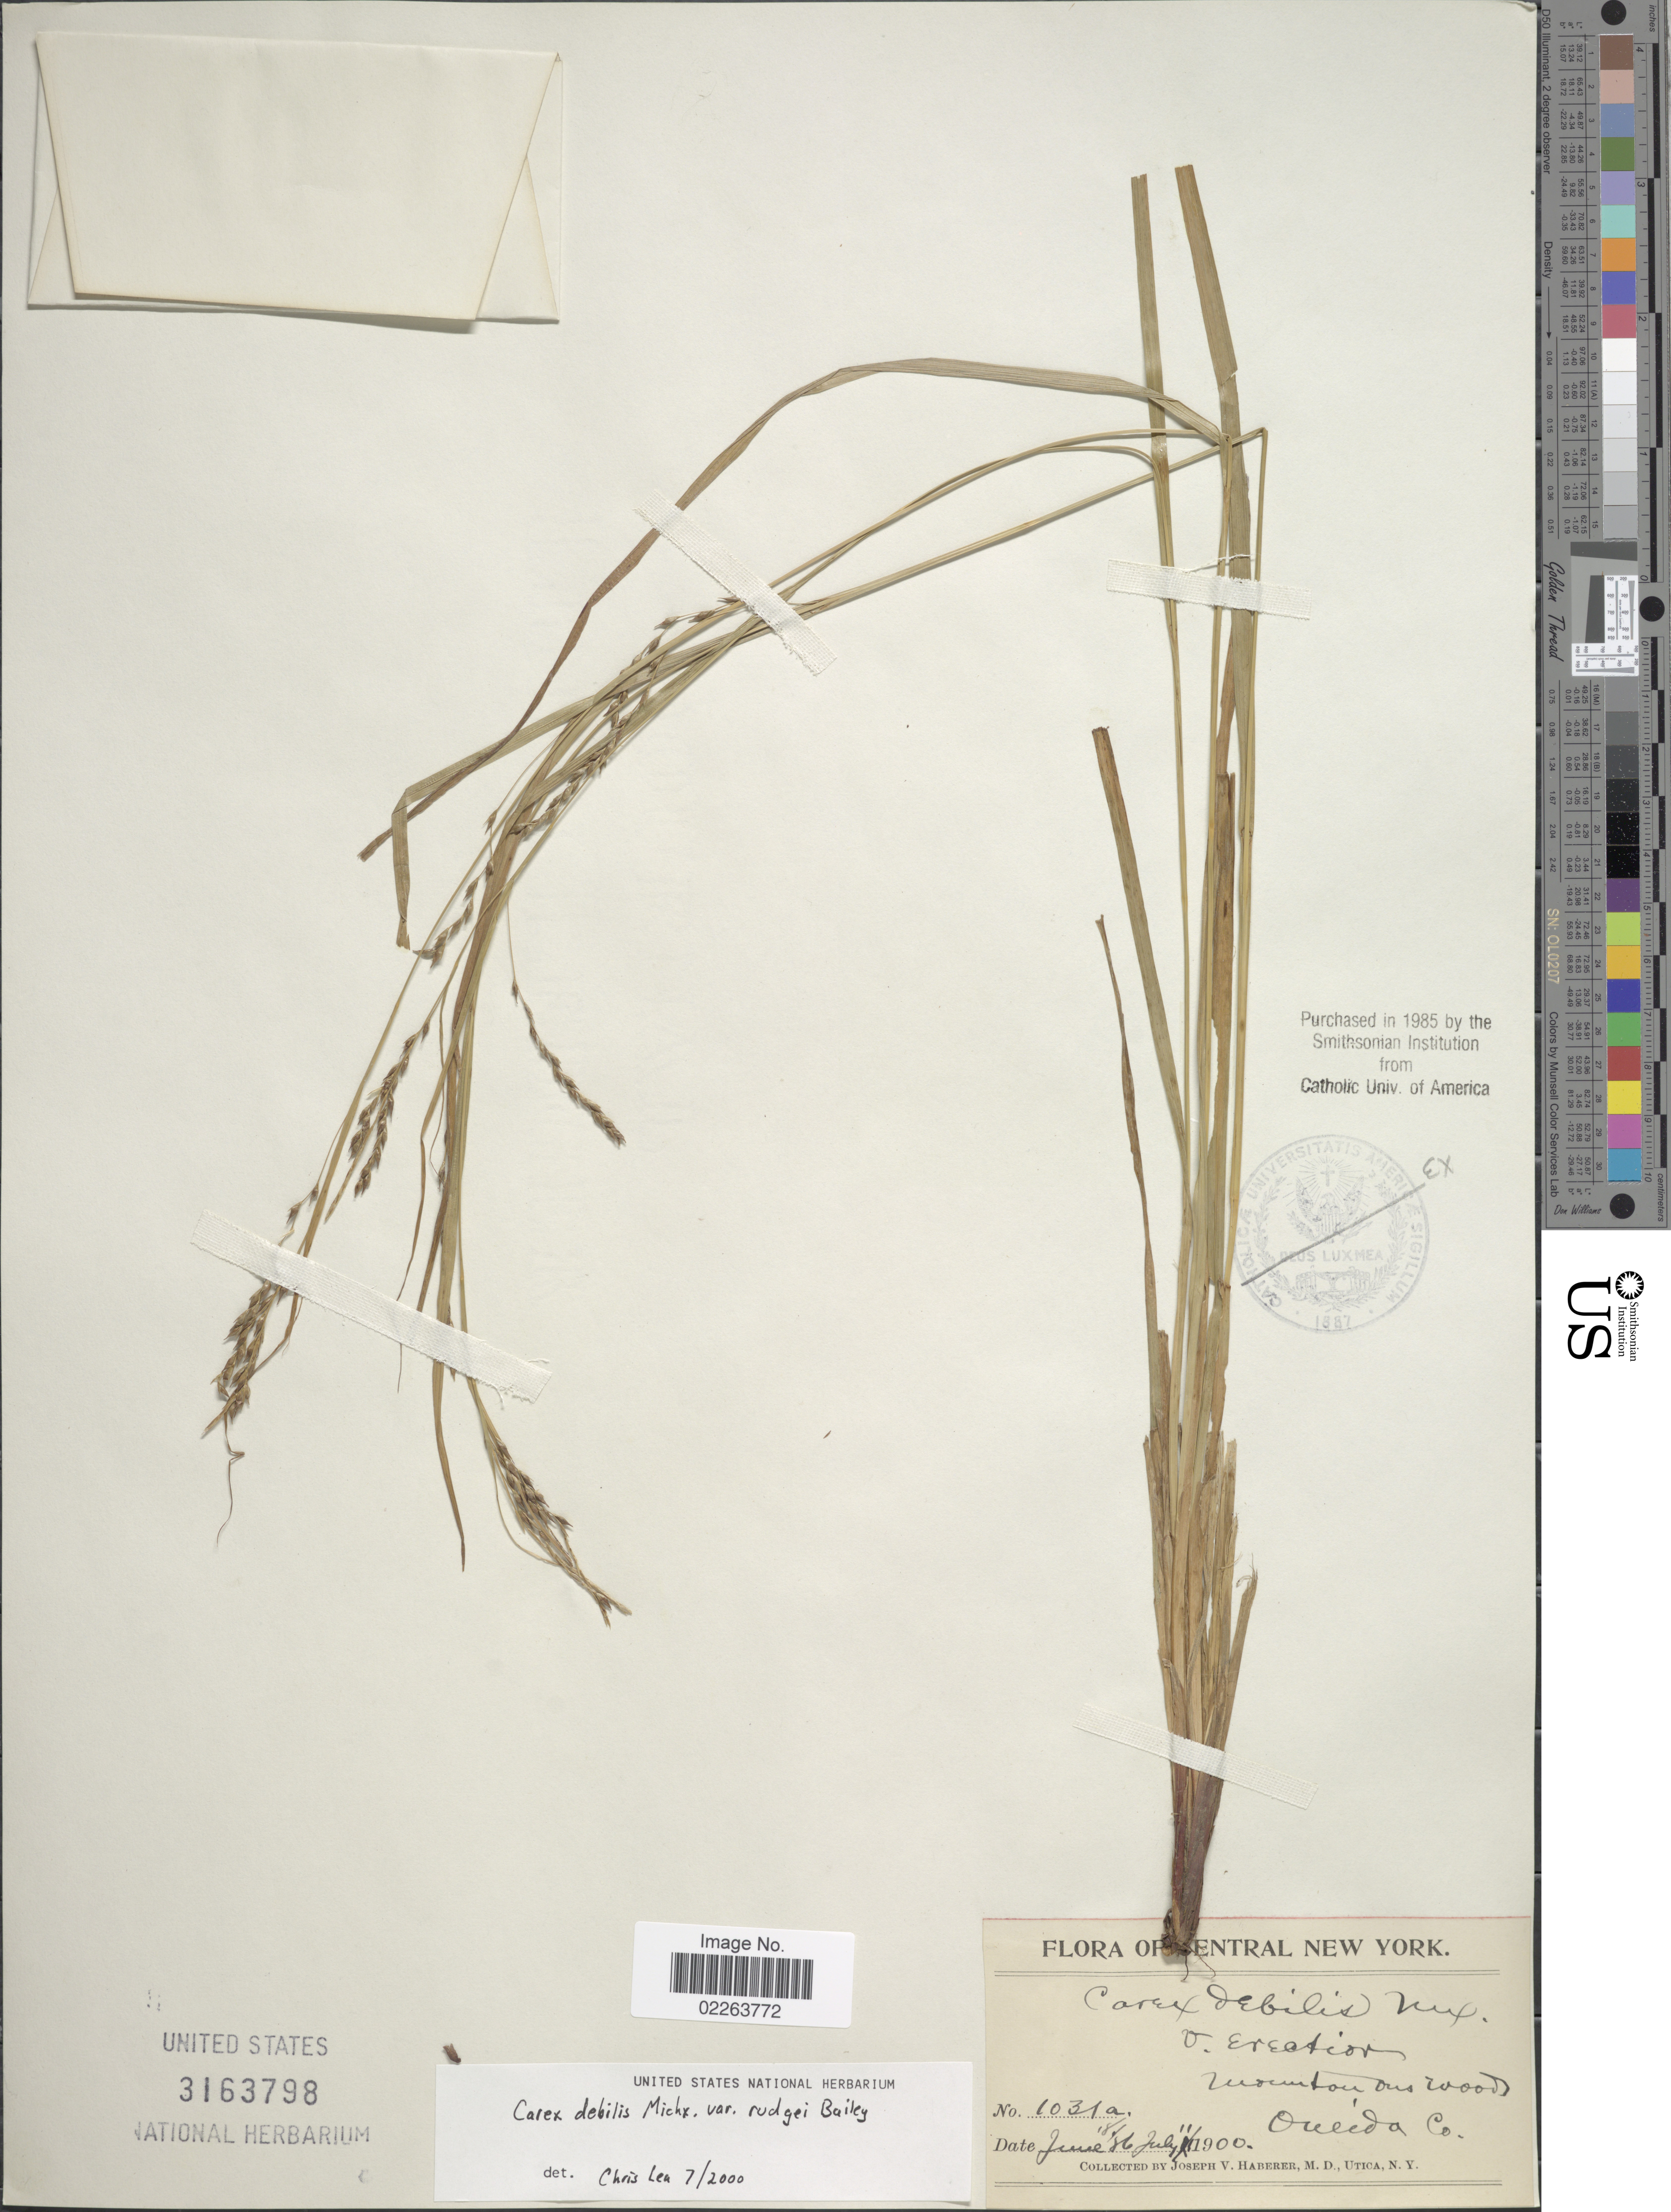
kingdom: Plantae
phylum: Tracheophyta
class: Liliopsida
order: Poales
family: Cyperaceae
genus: Carex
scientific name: Carex flexuosa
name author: Muhl. ex Willd.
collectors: J. V. Haberer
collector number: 1031A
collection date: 1886-06-18/1900-07-11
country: United States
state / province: New York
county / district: Oneida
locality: Central New York, Oneida Co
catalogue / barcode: US 3163798